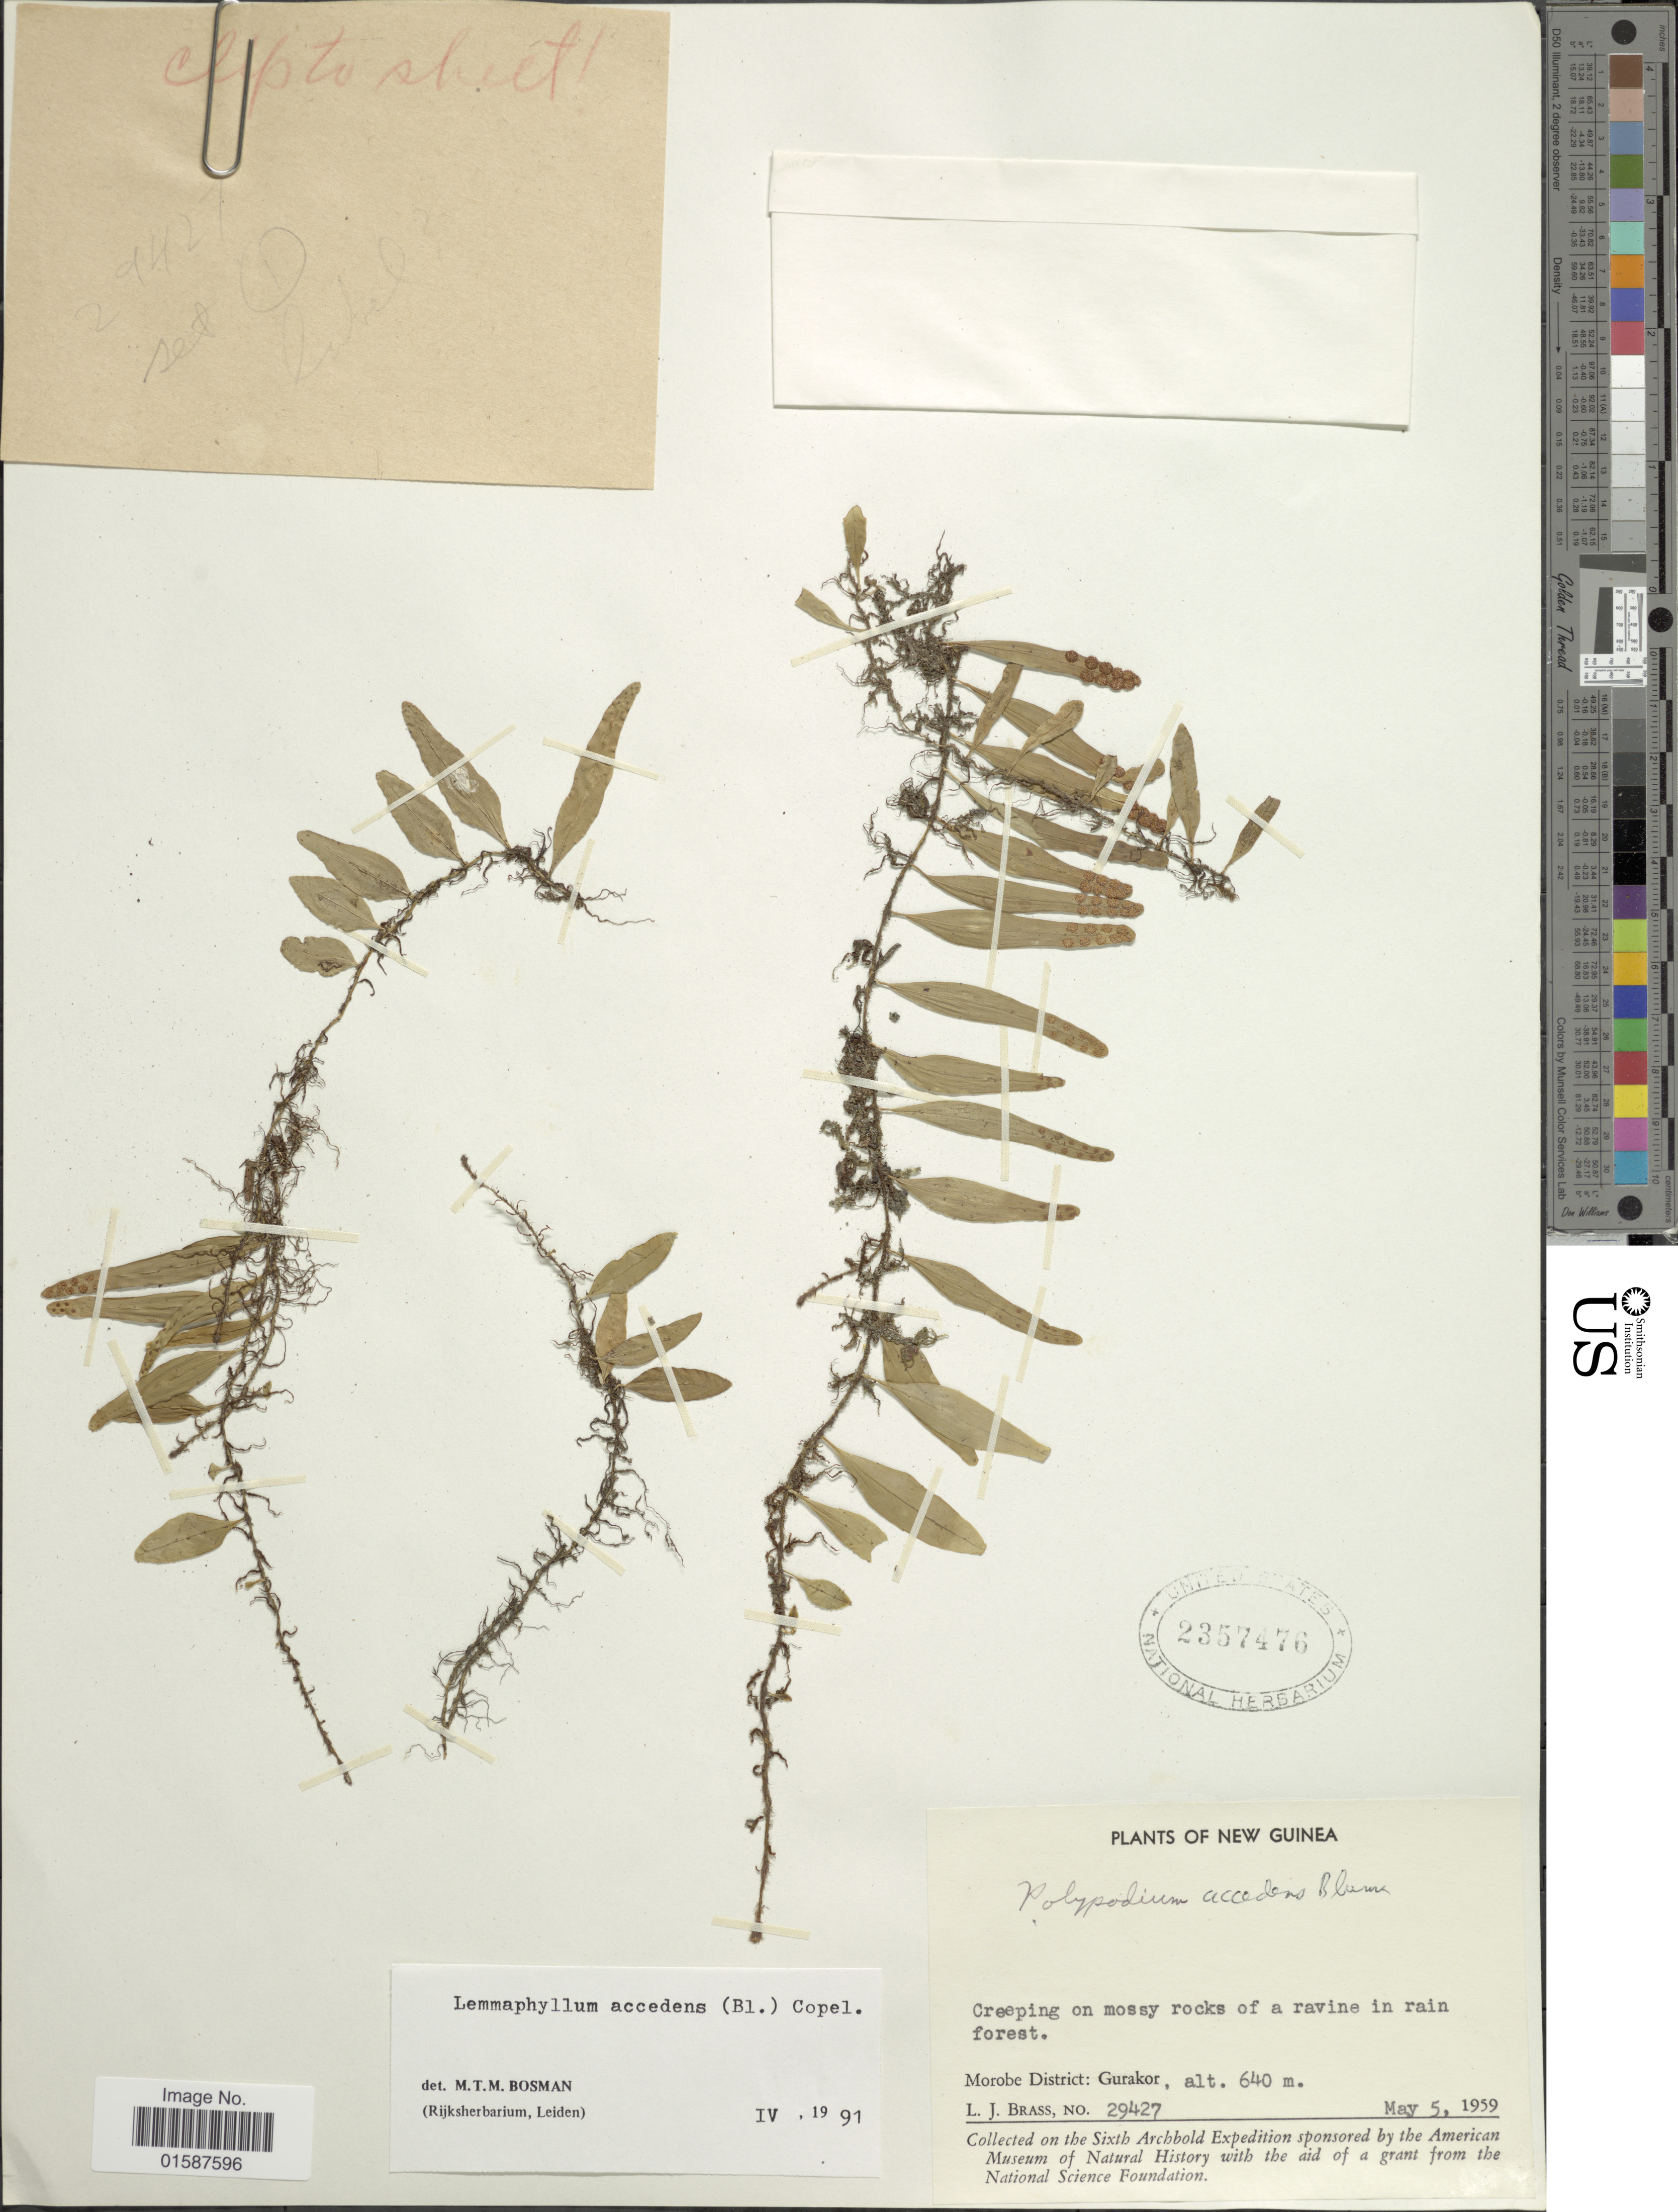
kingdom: Plantae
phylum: Tracheophyta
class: Polypodiopsida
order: Polypodiales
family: Polypodiaceae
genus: Lemmaphyllum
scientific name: Lemmaphyllum accedens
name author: (Blume) Donk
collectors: L. J. Brass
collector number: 29427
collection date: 1959-05-05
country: Papua New Guinea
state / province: Morobe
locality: New Guinea, Morobe District: Gurakor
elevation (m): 640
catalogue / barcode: US 2357476